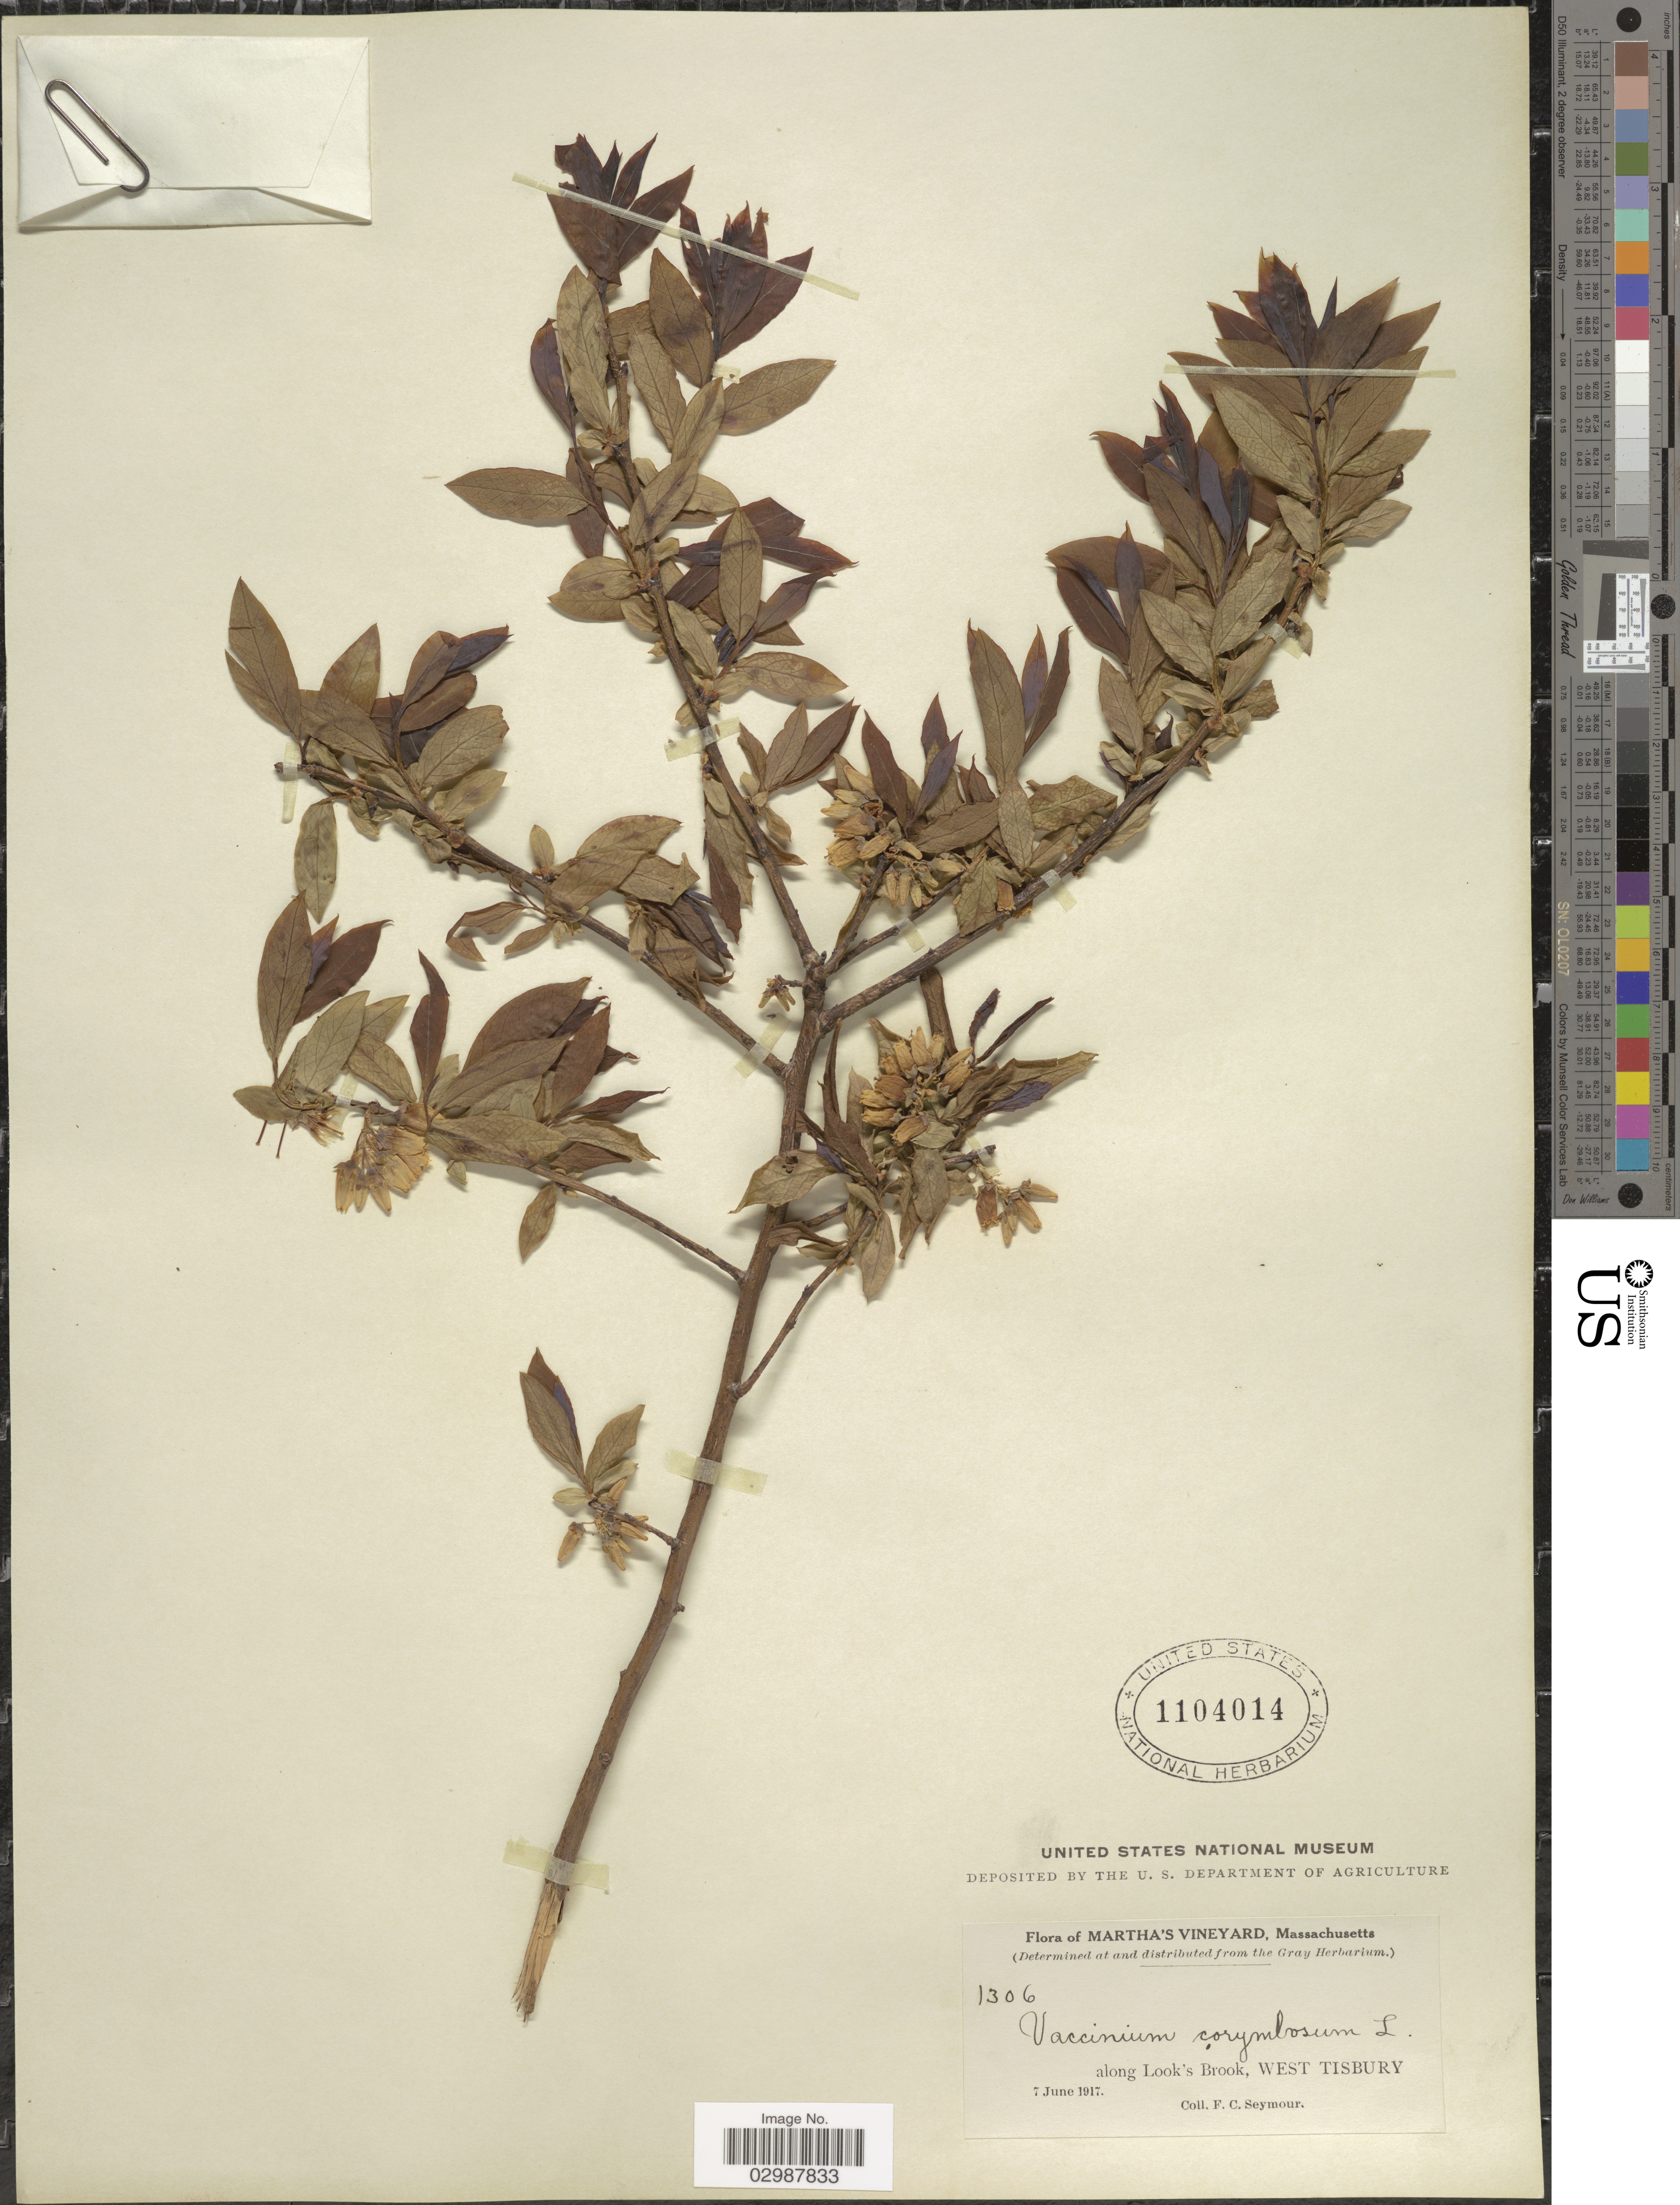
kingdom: Plantae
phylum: Tracheophyta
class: Magnoliopsida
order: Ericales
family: Ericaceae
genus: Vaccinium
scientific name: Vaccinium corymbosum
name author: L.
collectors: F. C. Seymour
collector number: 1306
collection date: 1917-06-07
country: United States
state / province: Massachusetts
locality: Martha's Vineyard. along Look's Brook, West Tisbury.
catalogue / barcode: US 1104014